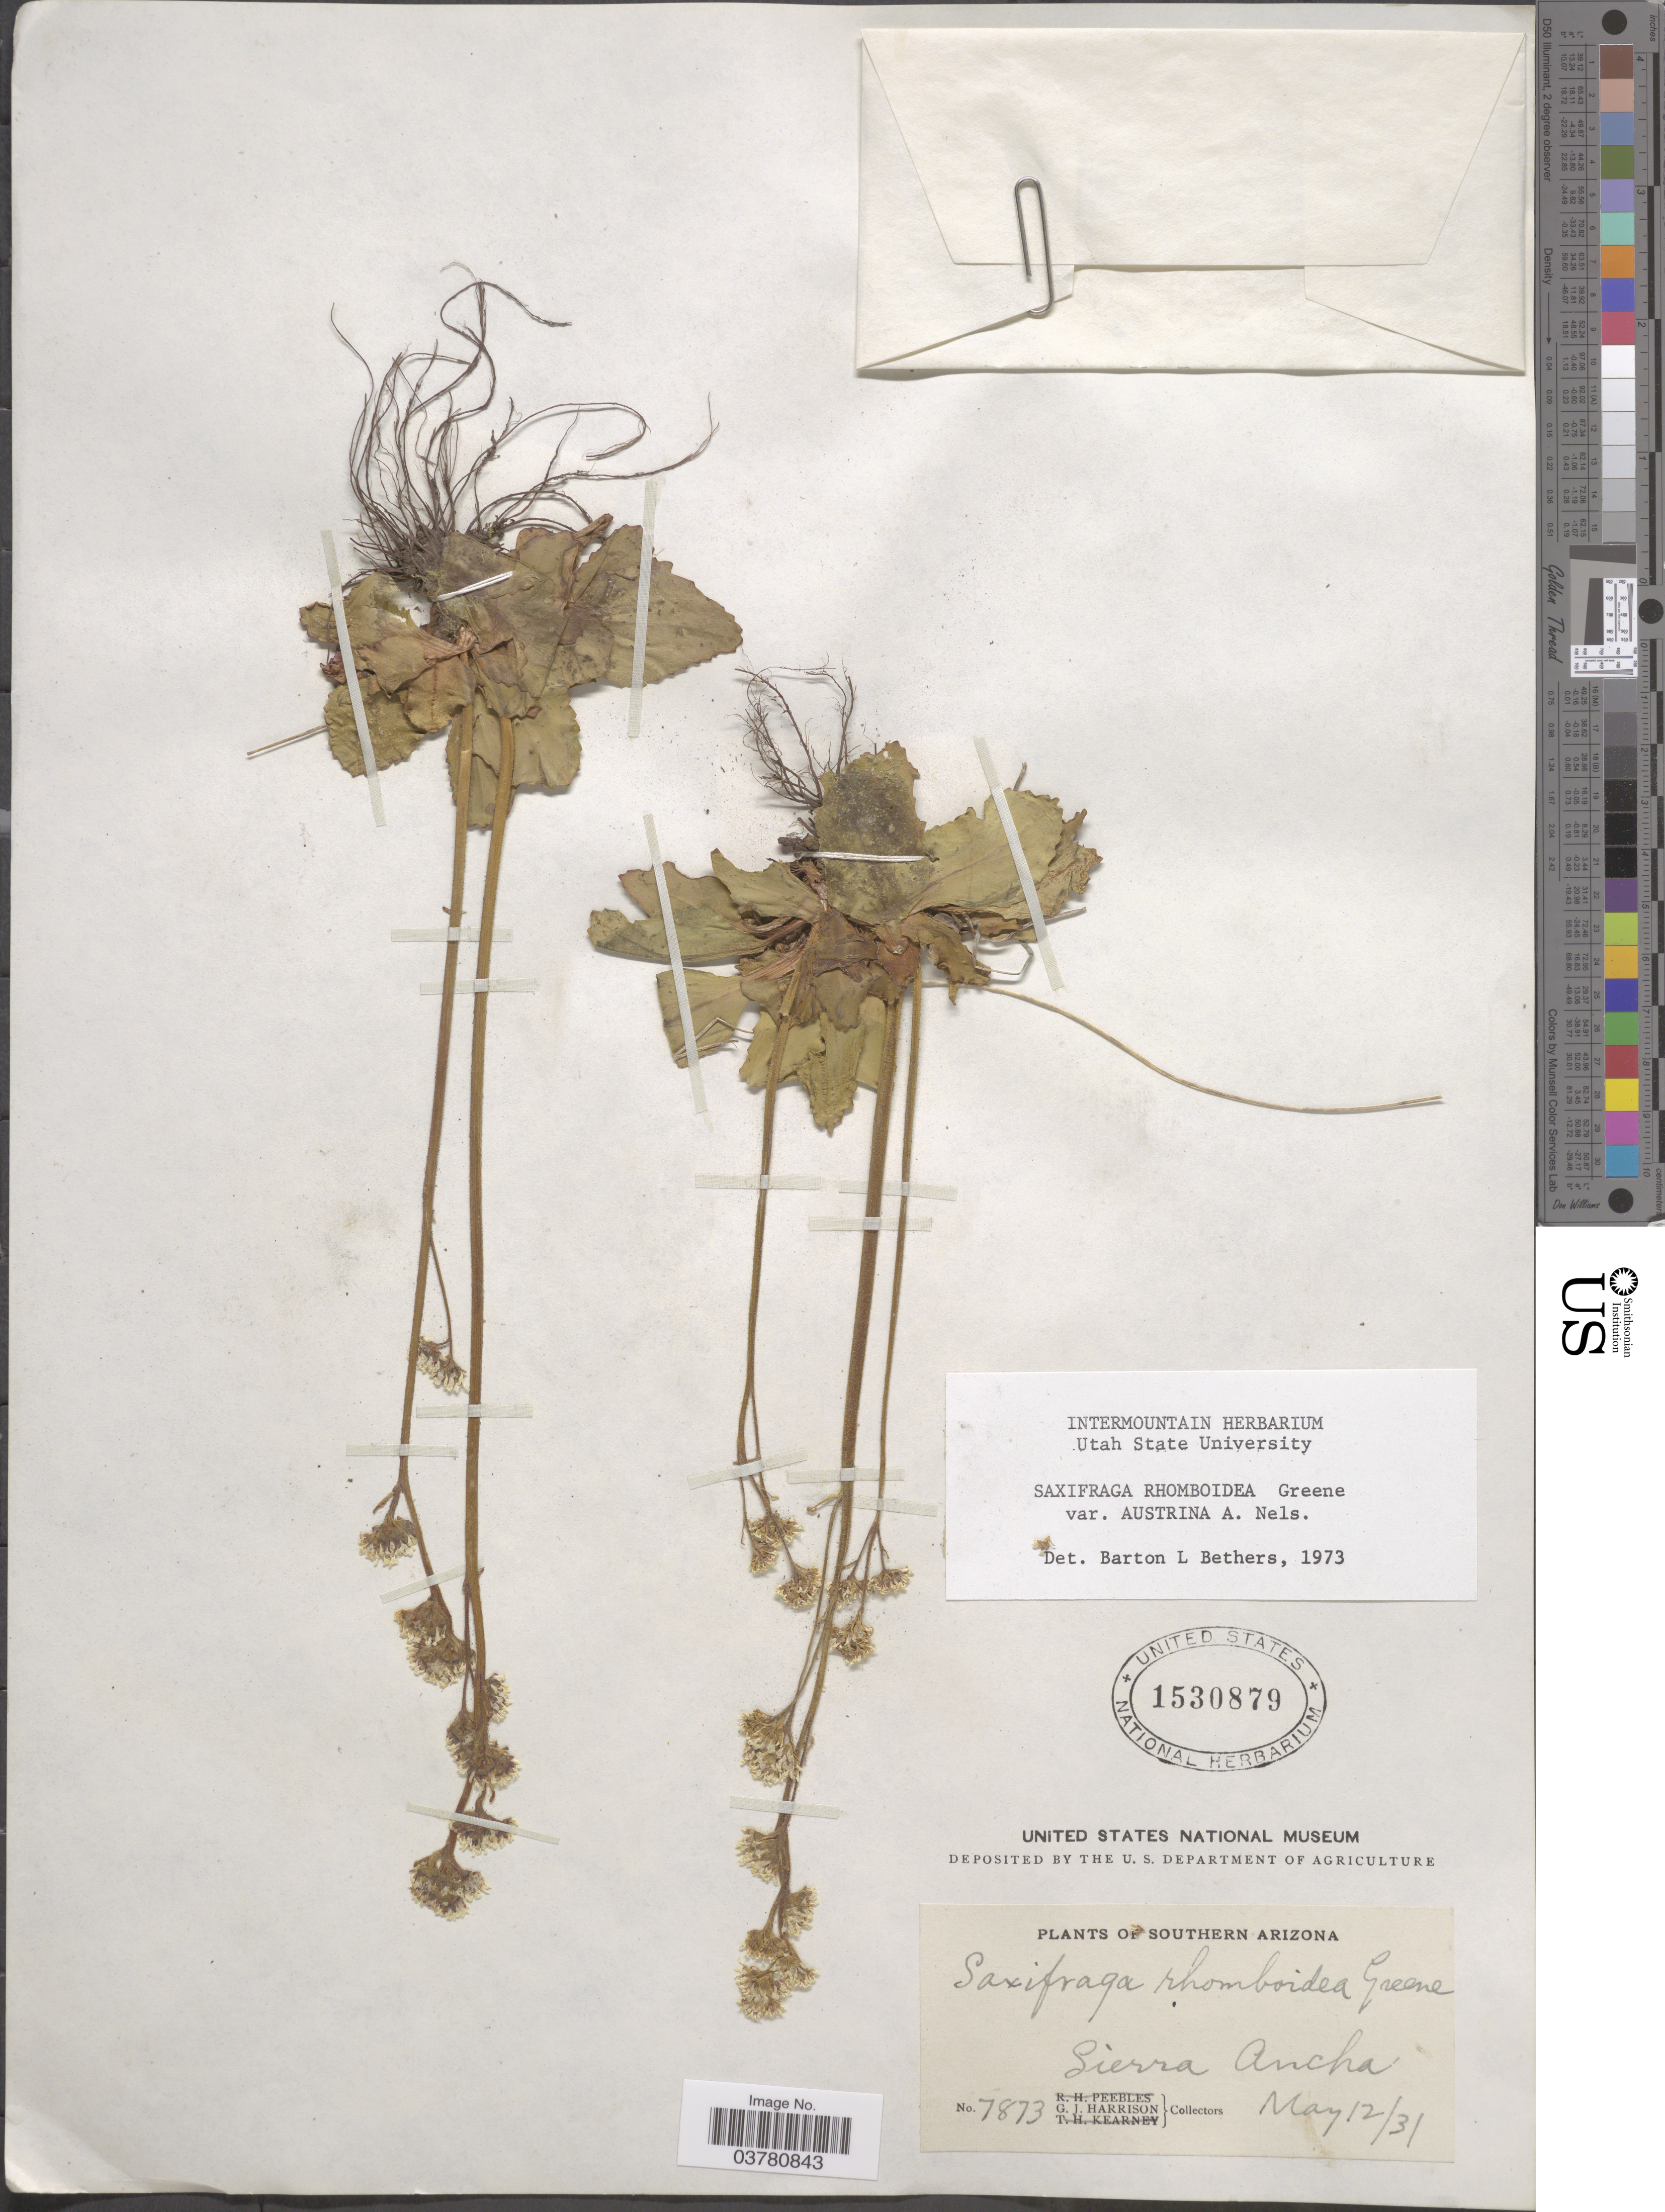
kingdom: Plantae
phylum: Tracheophyta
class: Magnoliopsida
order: Saxifragales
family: Saxifragaceae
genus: Micranthes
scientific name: Micranthes rhomboidea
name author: (Greene) Small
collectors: G. J. Harrison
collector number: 7873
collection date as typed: Transcribed d/m/y: 12/5/31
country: United States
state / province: Arizona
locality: Southern Arizona. Sierra Ancha.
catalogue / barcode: US 1530879